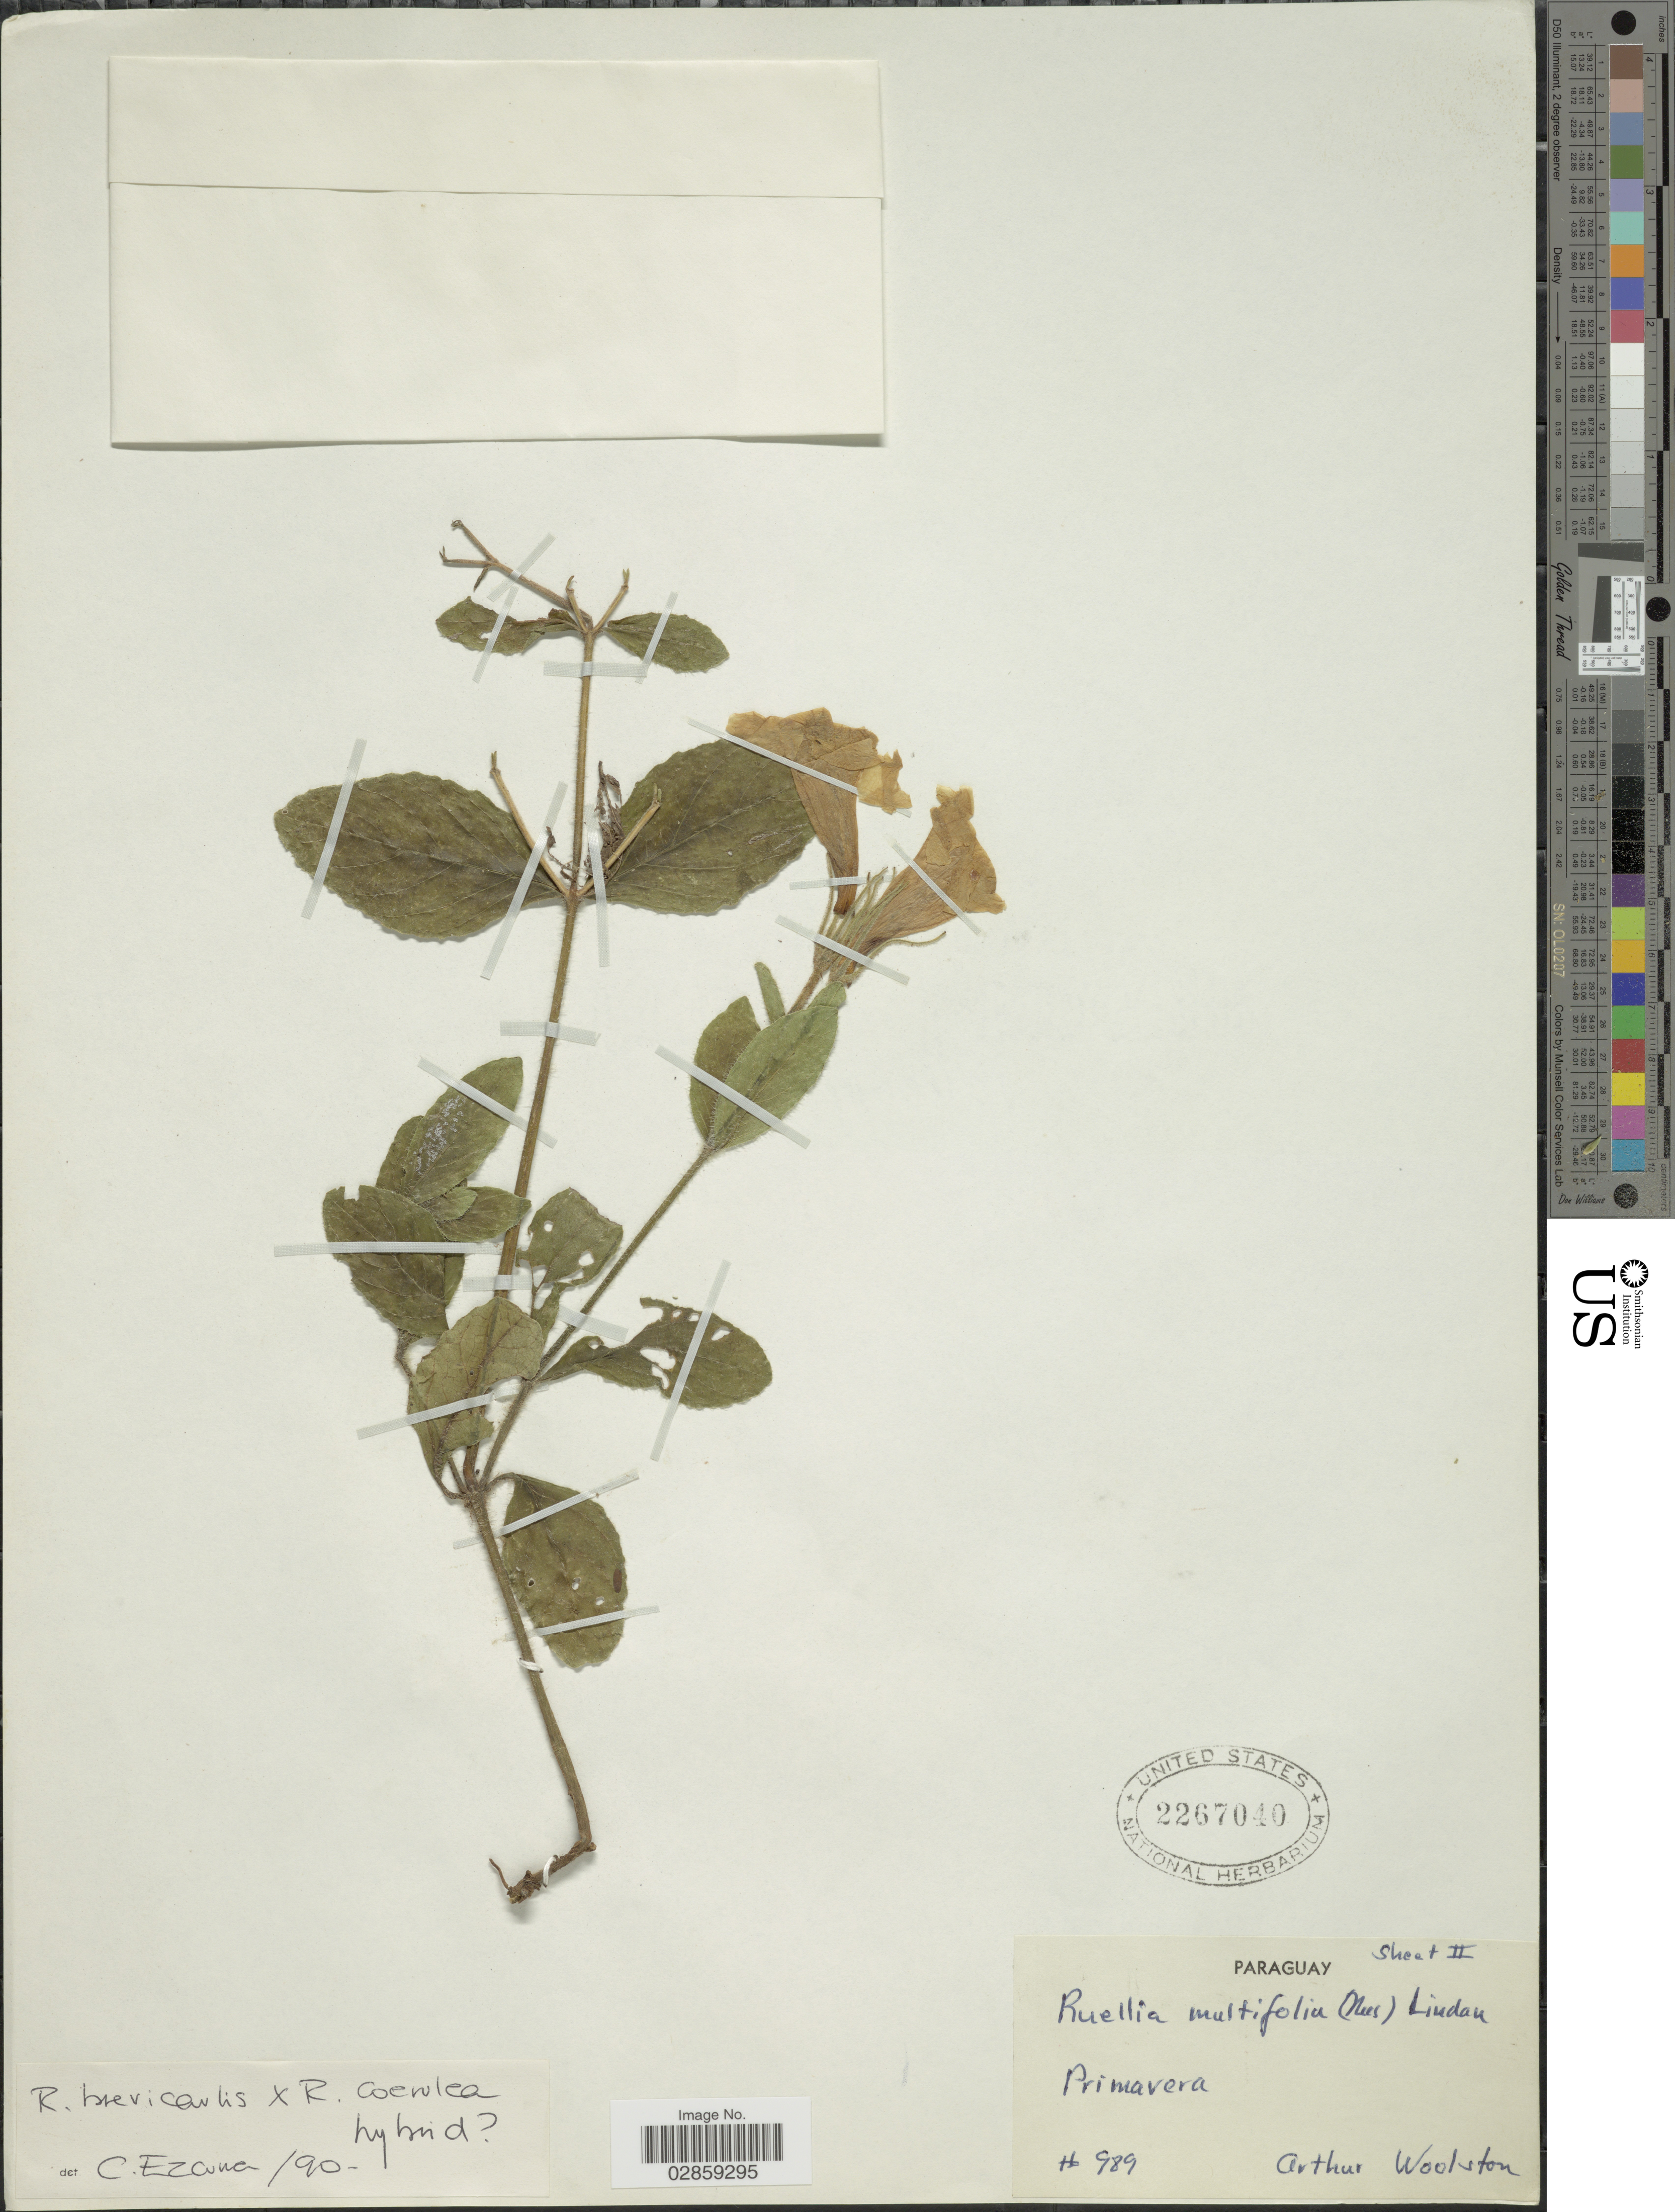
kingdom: Plantae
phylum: Tracheophyta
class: Magnoliopsida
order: Lamiales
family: Acanthaceae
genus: Ruellia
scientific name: Ruellia brevicaulis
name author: Baker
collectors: A. L. Woolston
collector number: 989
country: Paraguay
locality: Primavera.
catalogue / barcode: US 2267040